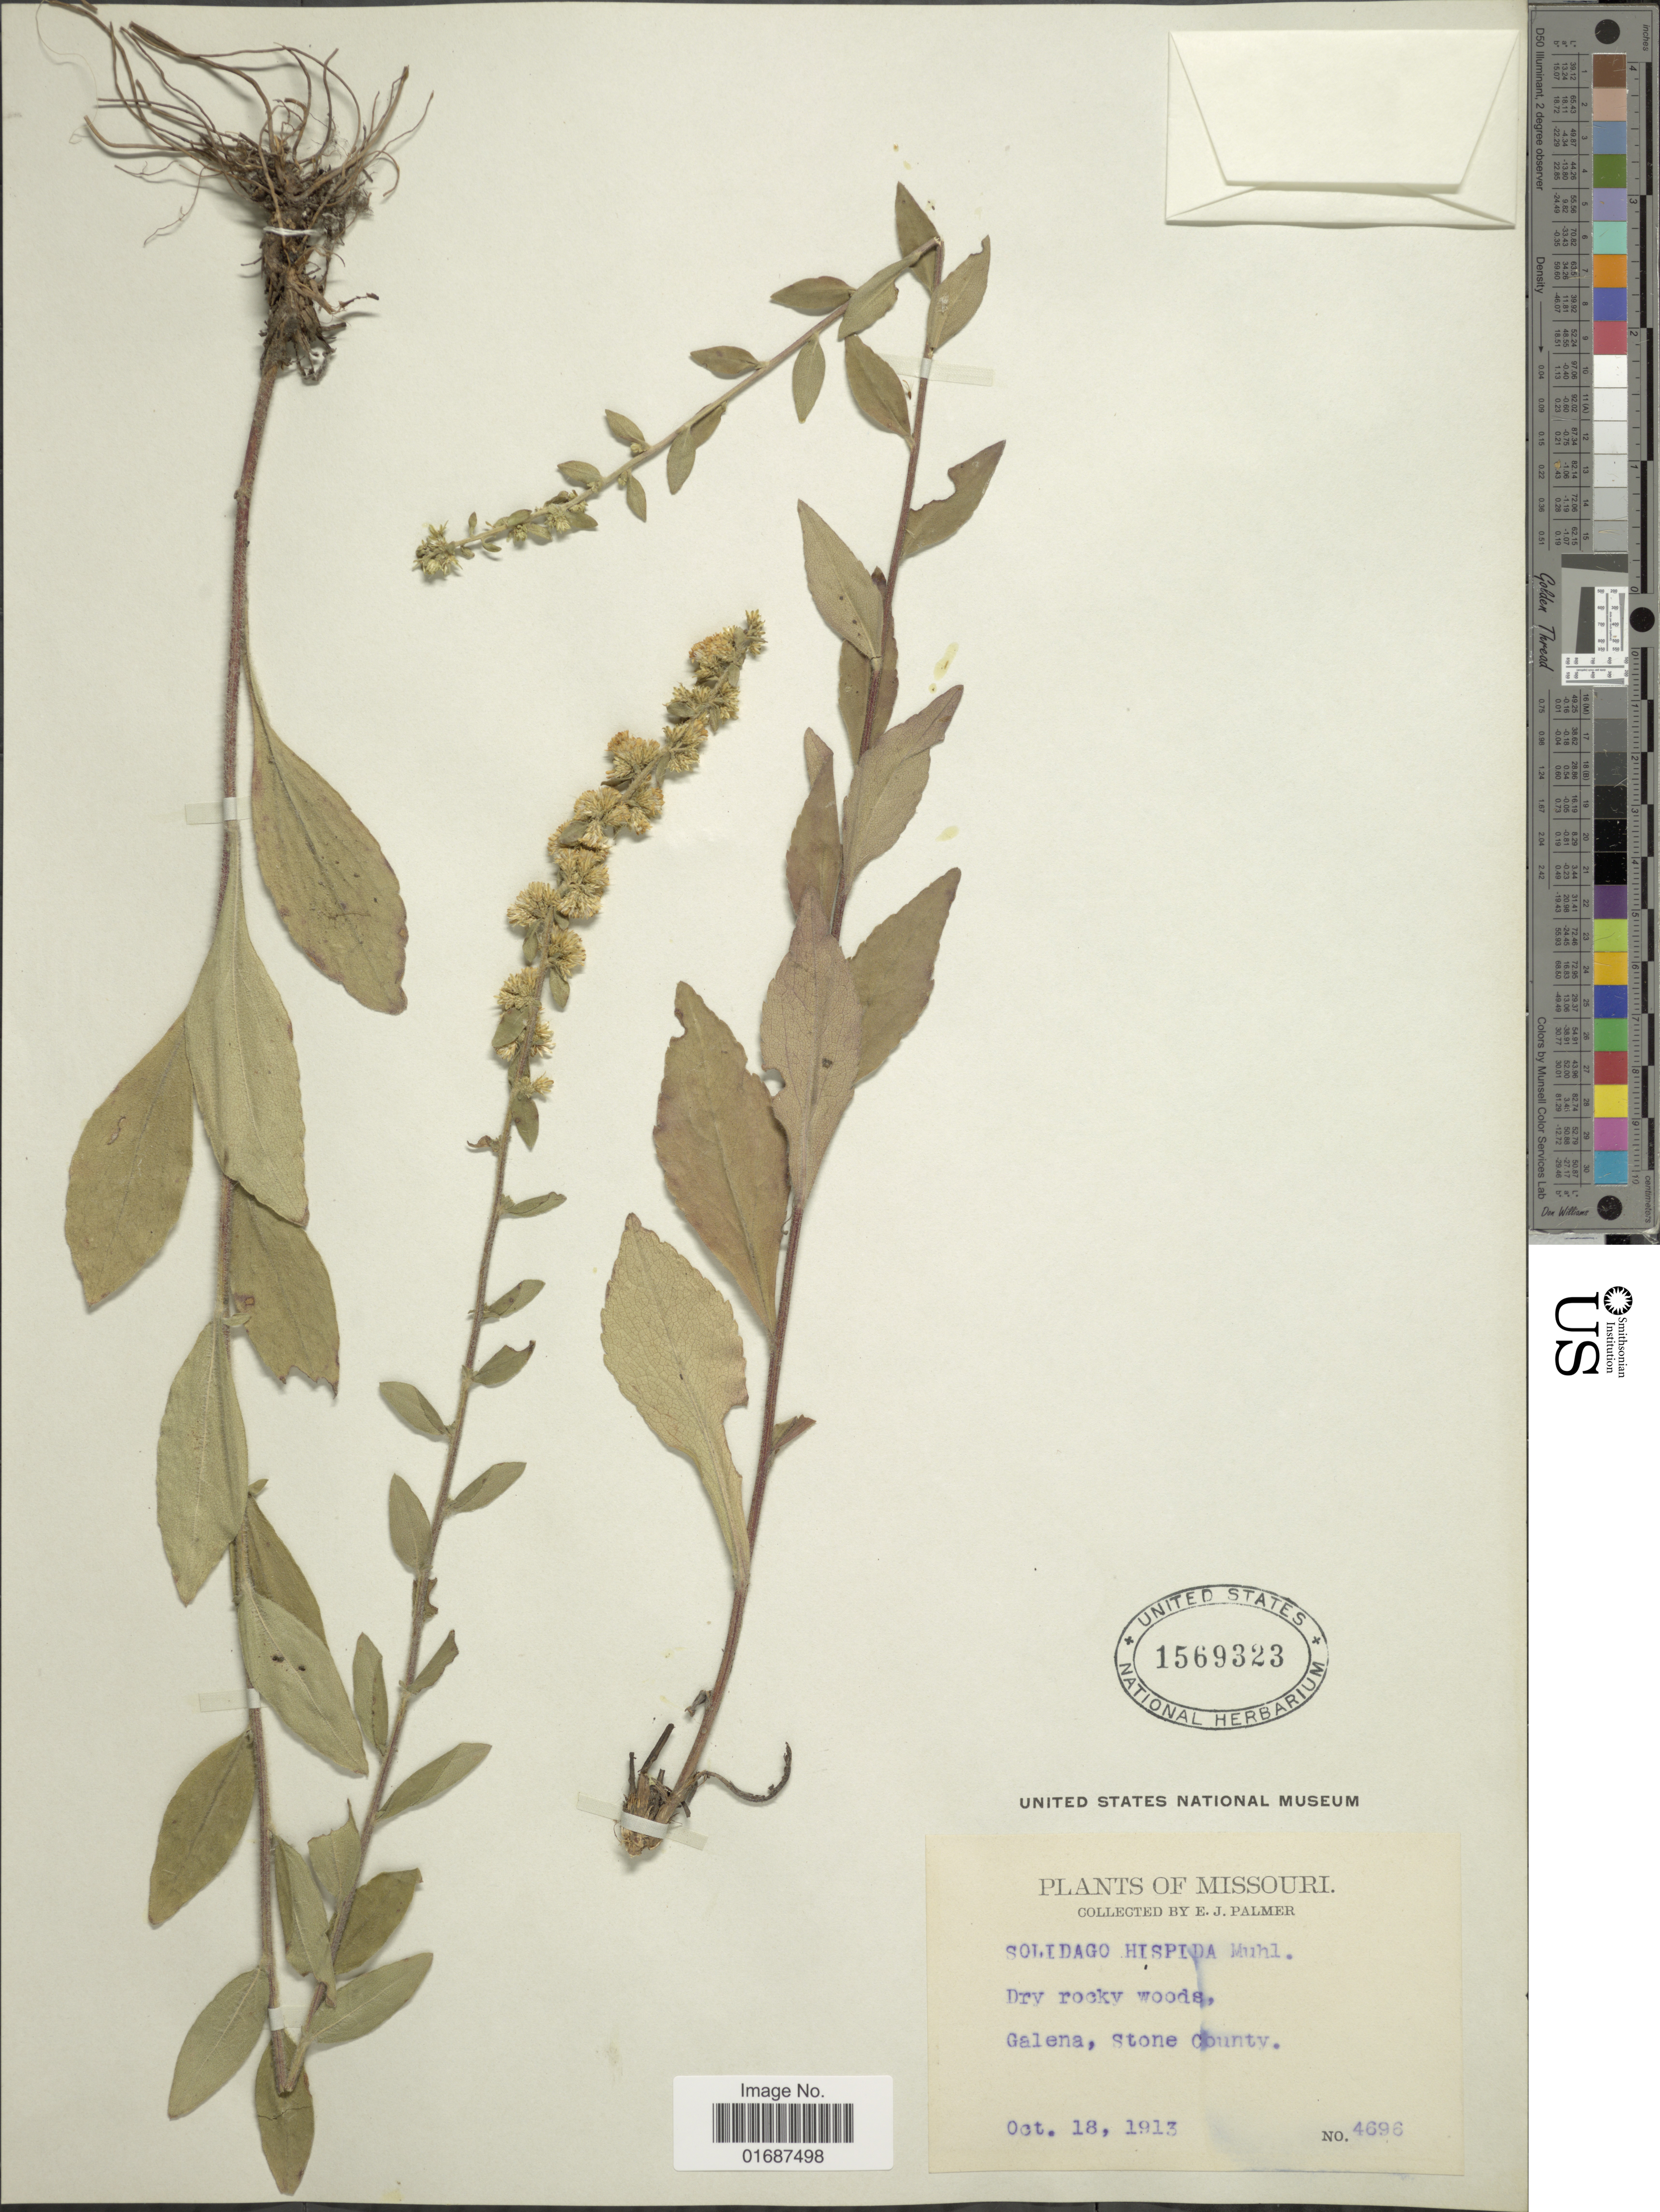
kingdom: Plantae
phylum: Tracheophyta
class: Magnoliopsida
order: Asterales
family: Asteraceae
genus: Solidago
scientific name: Solidago hispida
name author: Muhl. ex Willd.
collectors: E. J. Palmer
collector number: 4696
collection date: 1913-10-18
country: United States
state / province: Missouri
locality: Galena, Stone County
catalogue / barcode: US 1569323